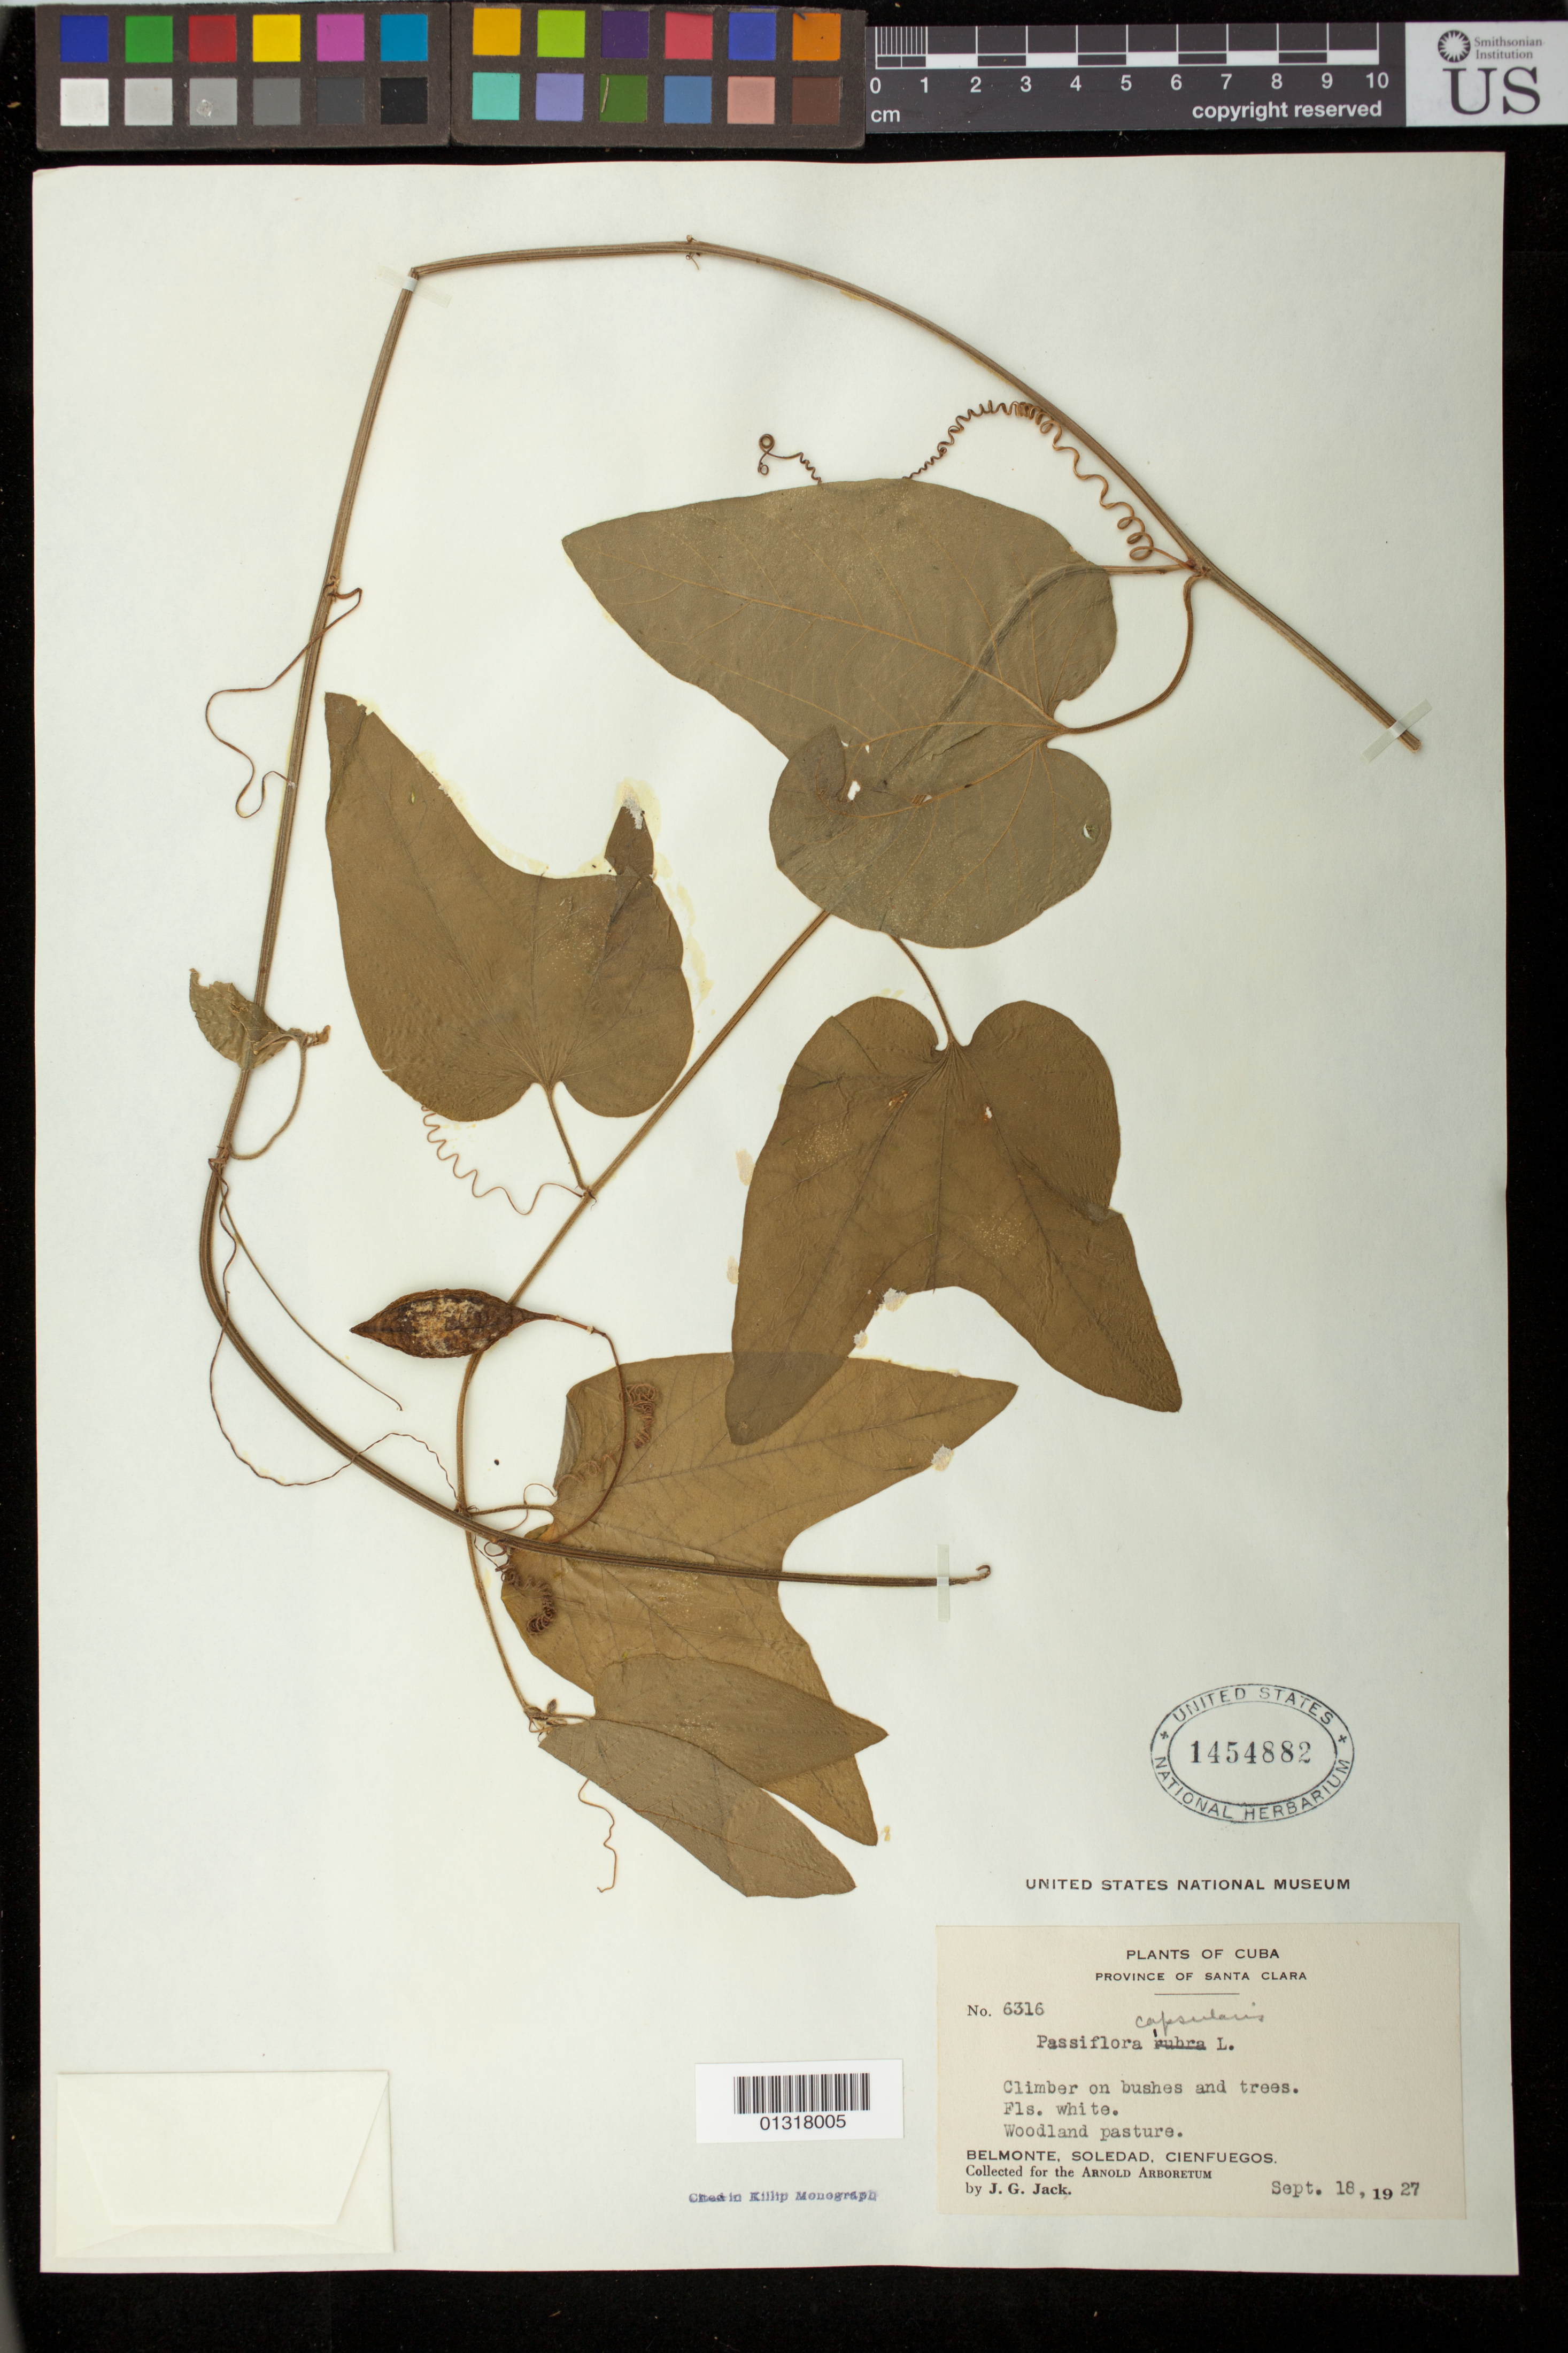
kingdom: Plantae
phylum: Tracheophyta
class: Magnoliopsida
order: Malpighiales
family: Passifloraceae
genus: Passiflora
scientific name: Passiflora capsularis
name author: L.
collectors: J. G. Jack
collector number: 6316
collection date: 1927-09-18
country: Cuba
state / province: Cienfuegos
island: Cuba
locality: Belmonte, Soledad Woodland pasture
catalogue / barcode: US 1454882